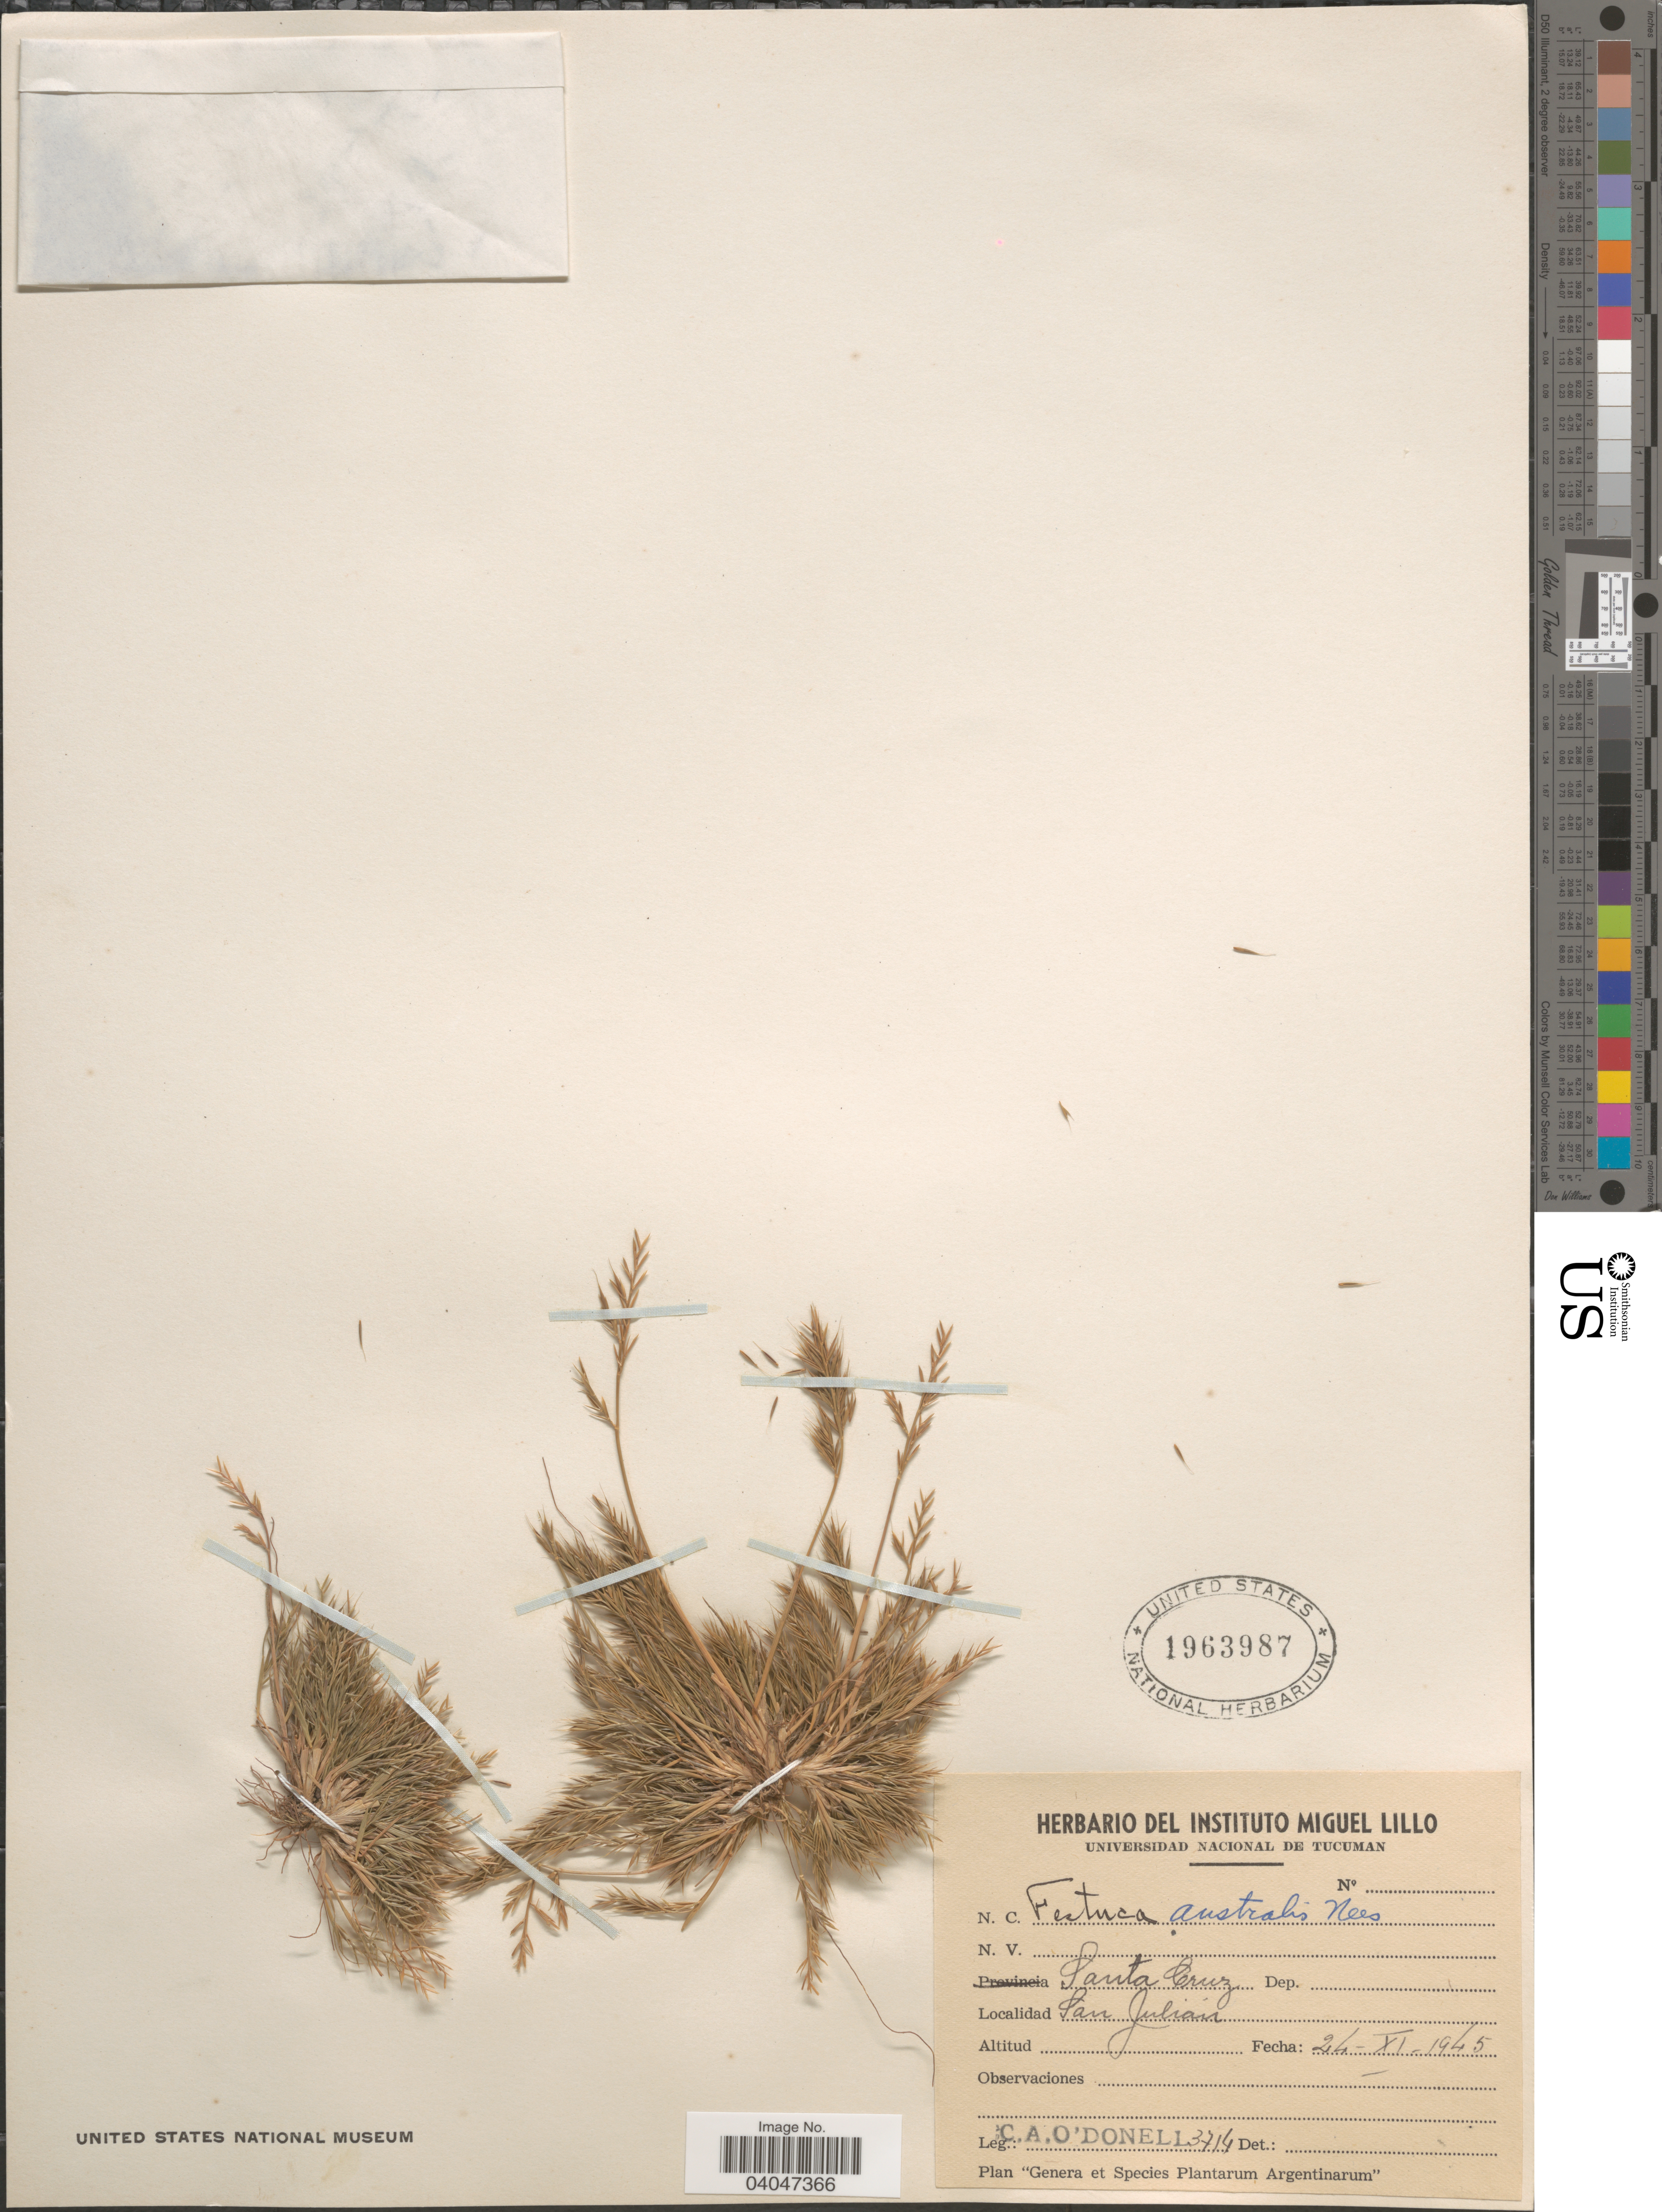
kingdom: Plantae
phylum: Tracheophyta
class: Liliopsida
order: Poales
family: Poaceae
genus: Festuca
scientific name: Festuca australis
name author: Nees ex Steud.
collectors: C. O'Donell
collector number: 3714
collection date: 1945-11-24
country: Argentina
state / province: Santa Cruz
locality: San Julián.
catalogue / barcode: US 1963987